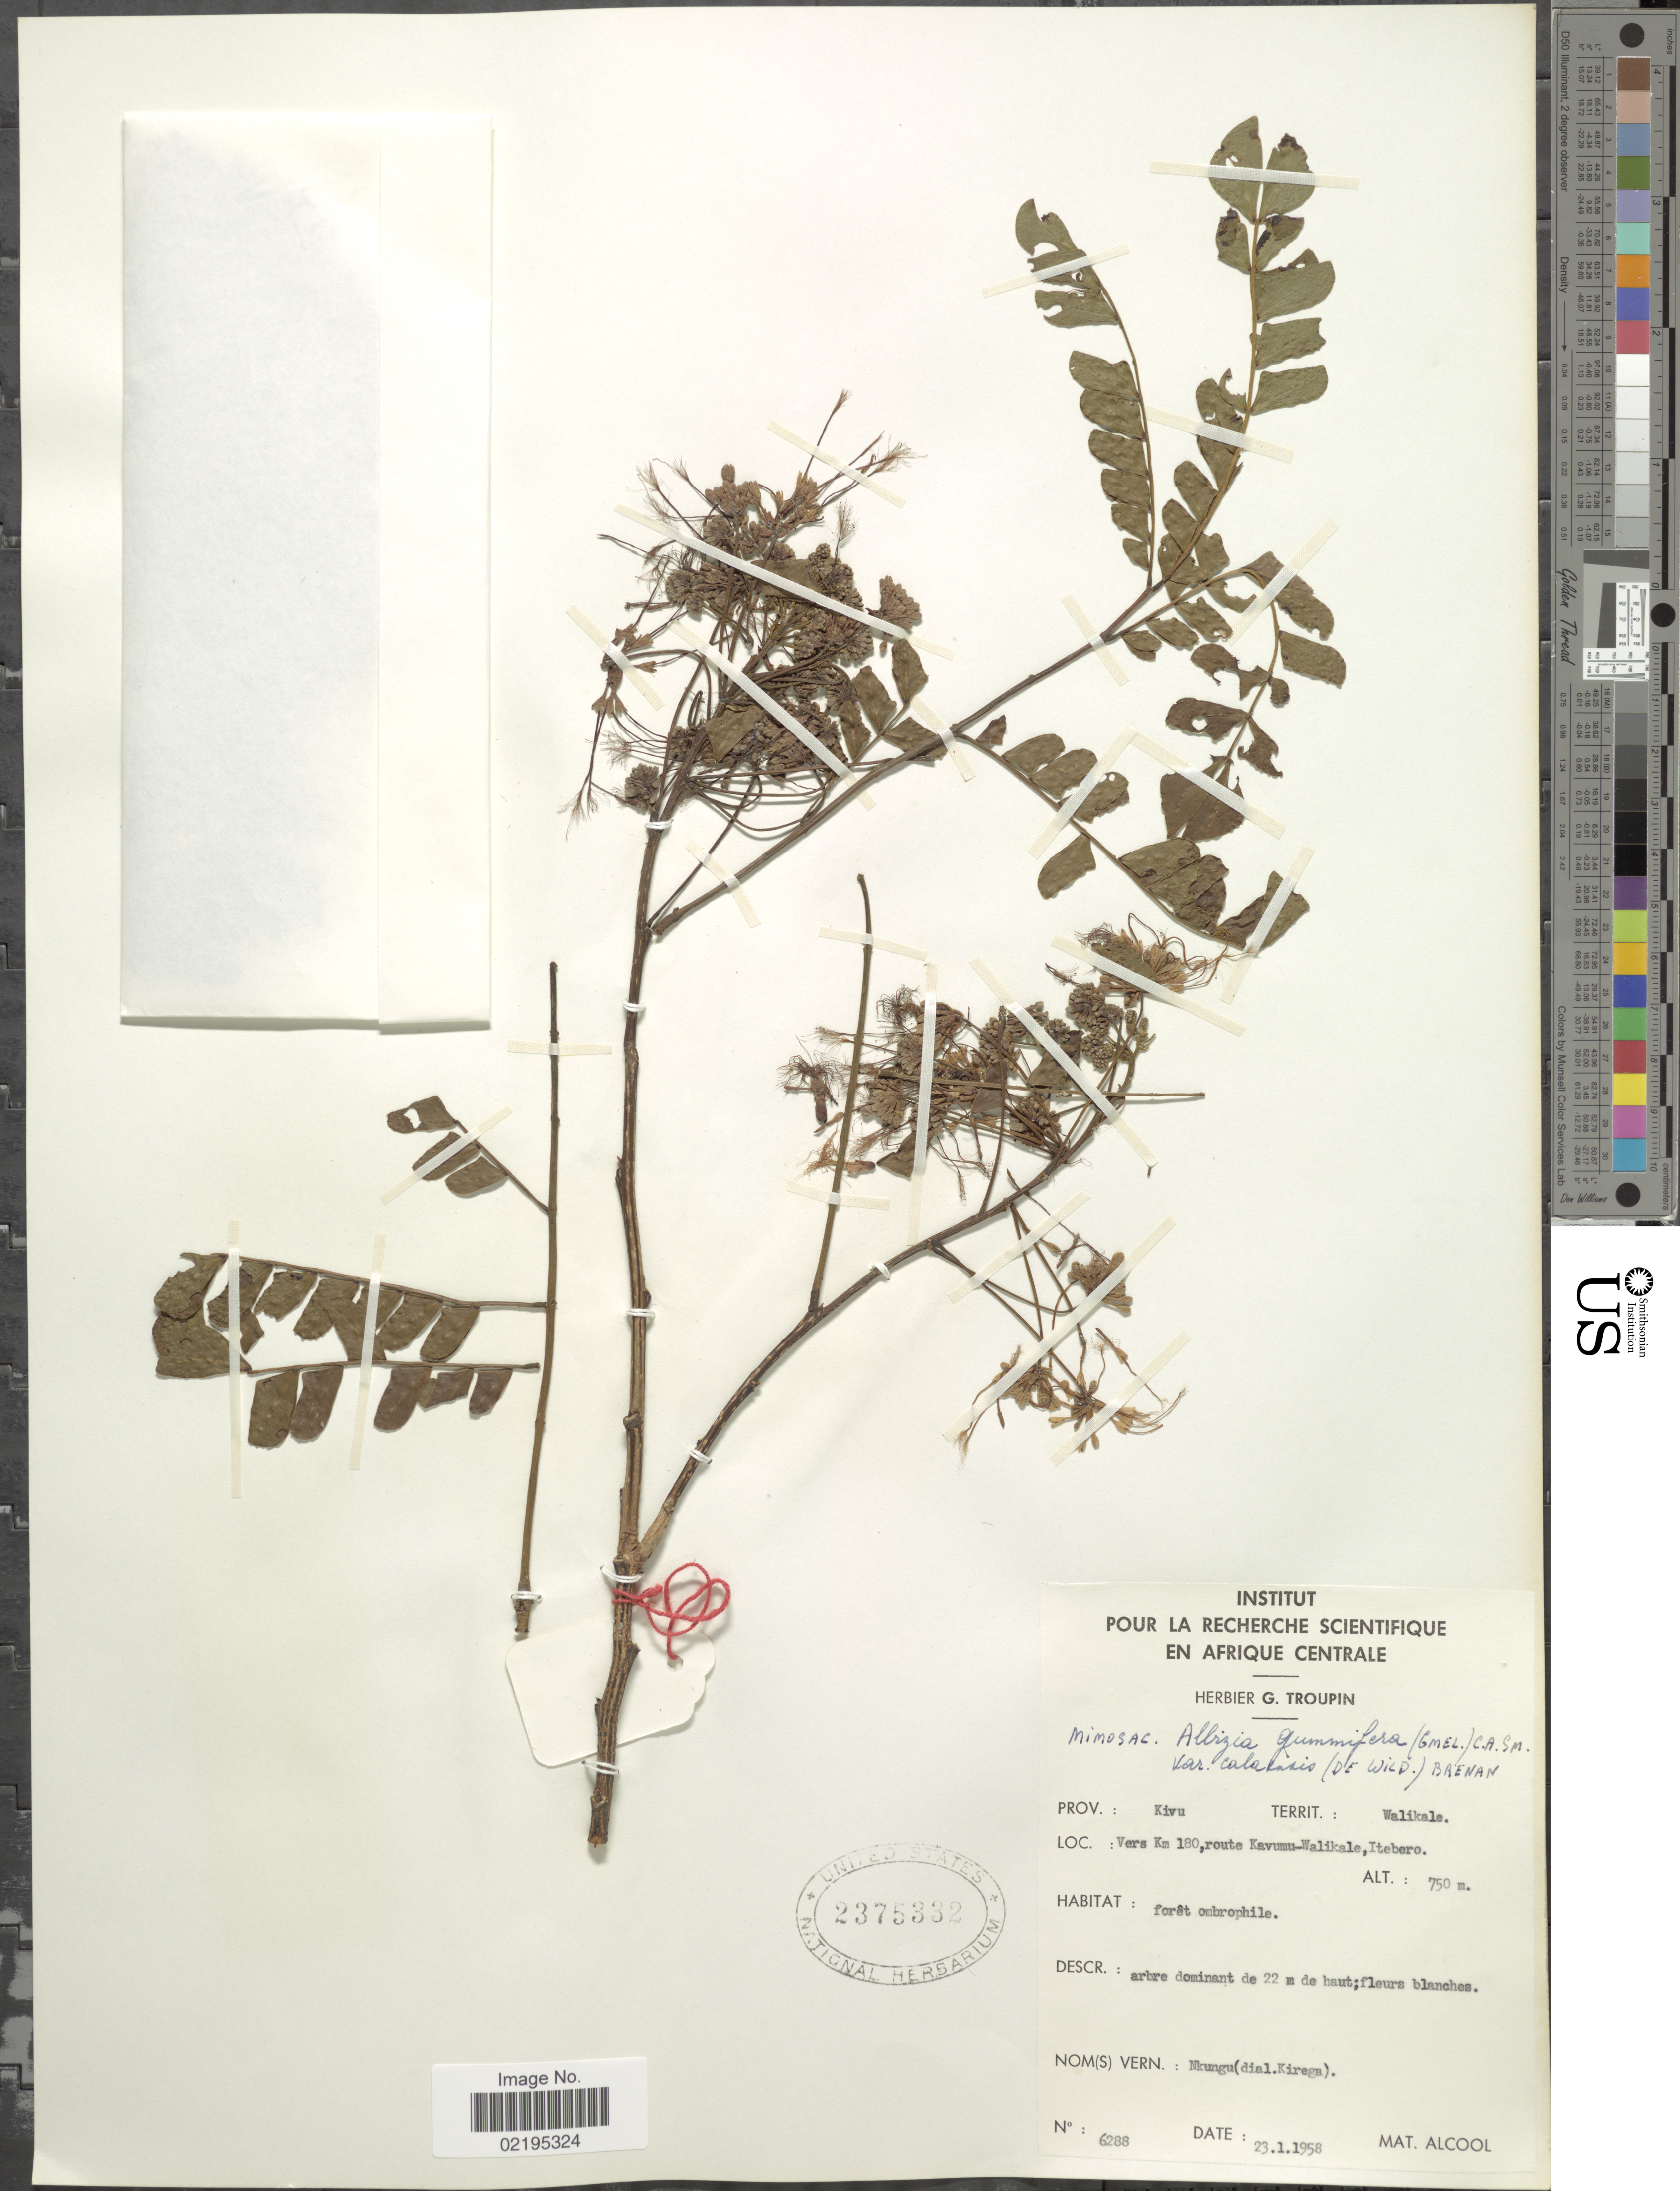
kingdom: Plantae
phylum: Tracheophyta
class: Magnoliopsida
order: Fabales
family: Fabaceae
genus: Albizia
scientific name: Albizia gummifera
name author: (J.F. Gmel.) C.A. Sm.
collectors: M. Alcool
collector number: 6288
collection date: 1958-01-23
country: Congo, Democratic Republic of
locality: Prov. Kivu, Territ.: Walikale, Vers km 180, route Kavmu-Walikale, Itebero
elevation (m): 750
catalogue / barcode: US 2375332